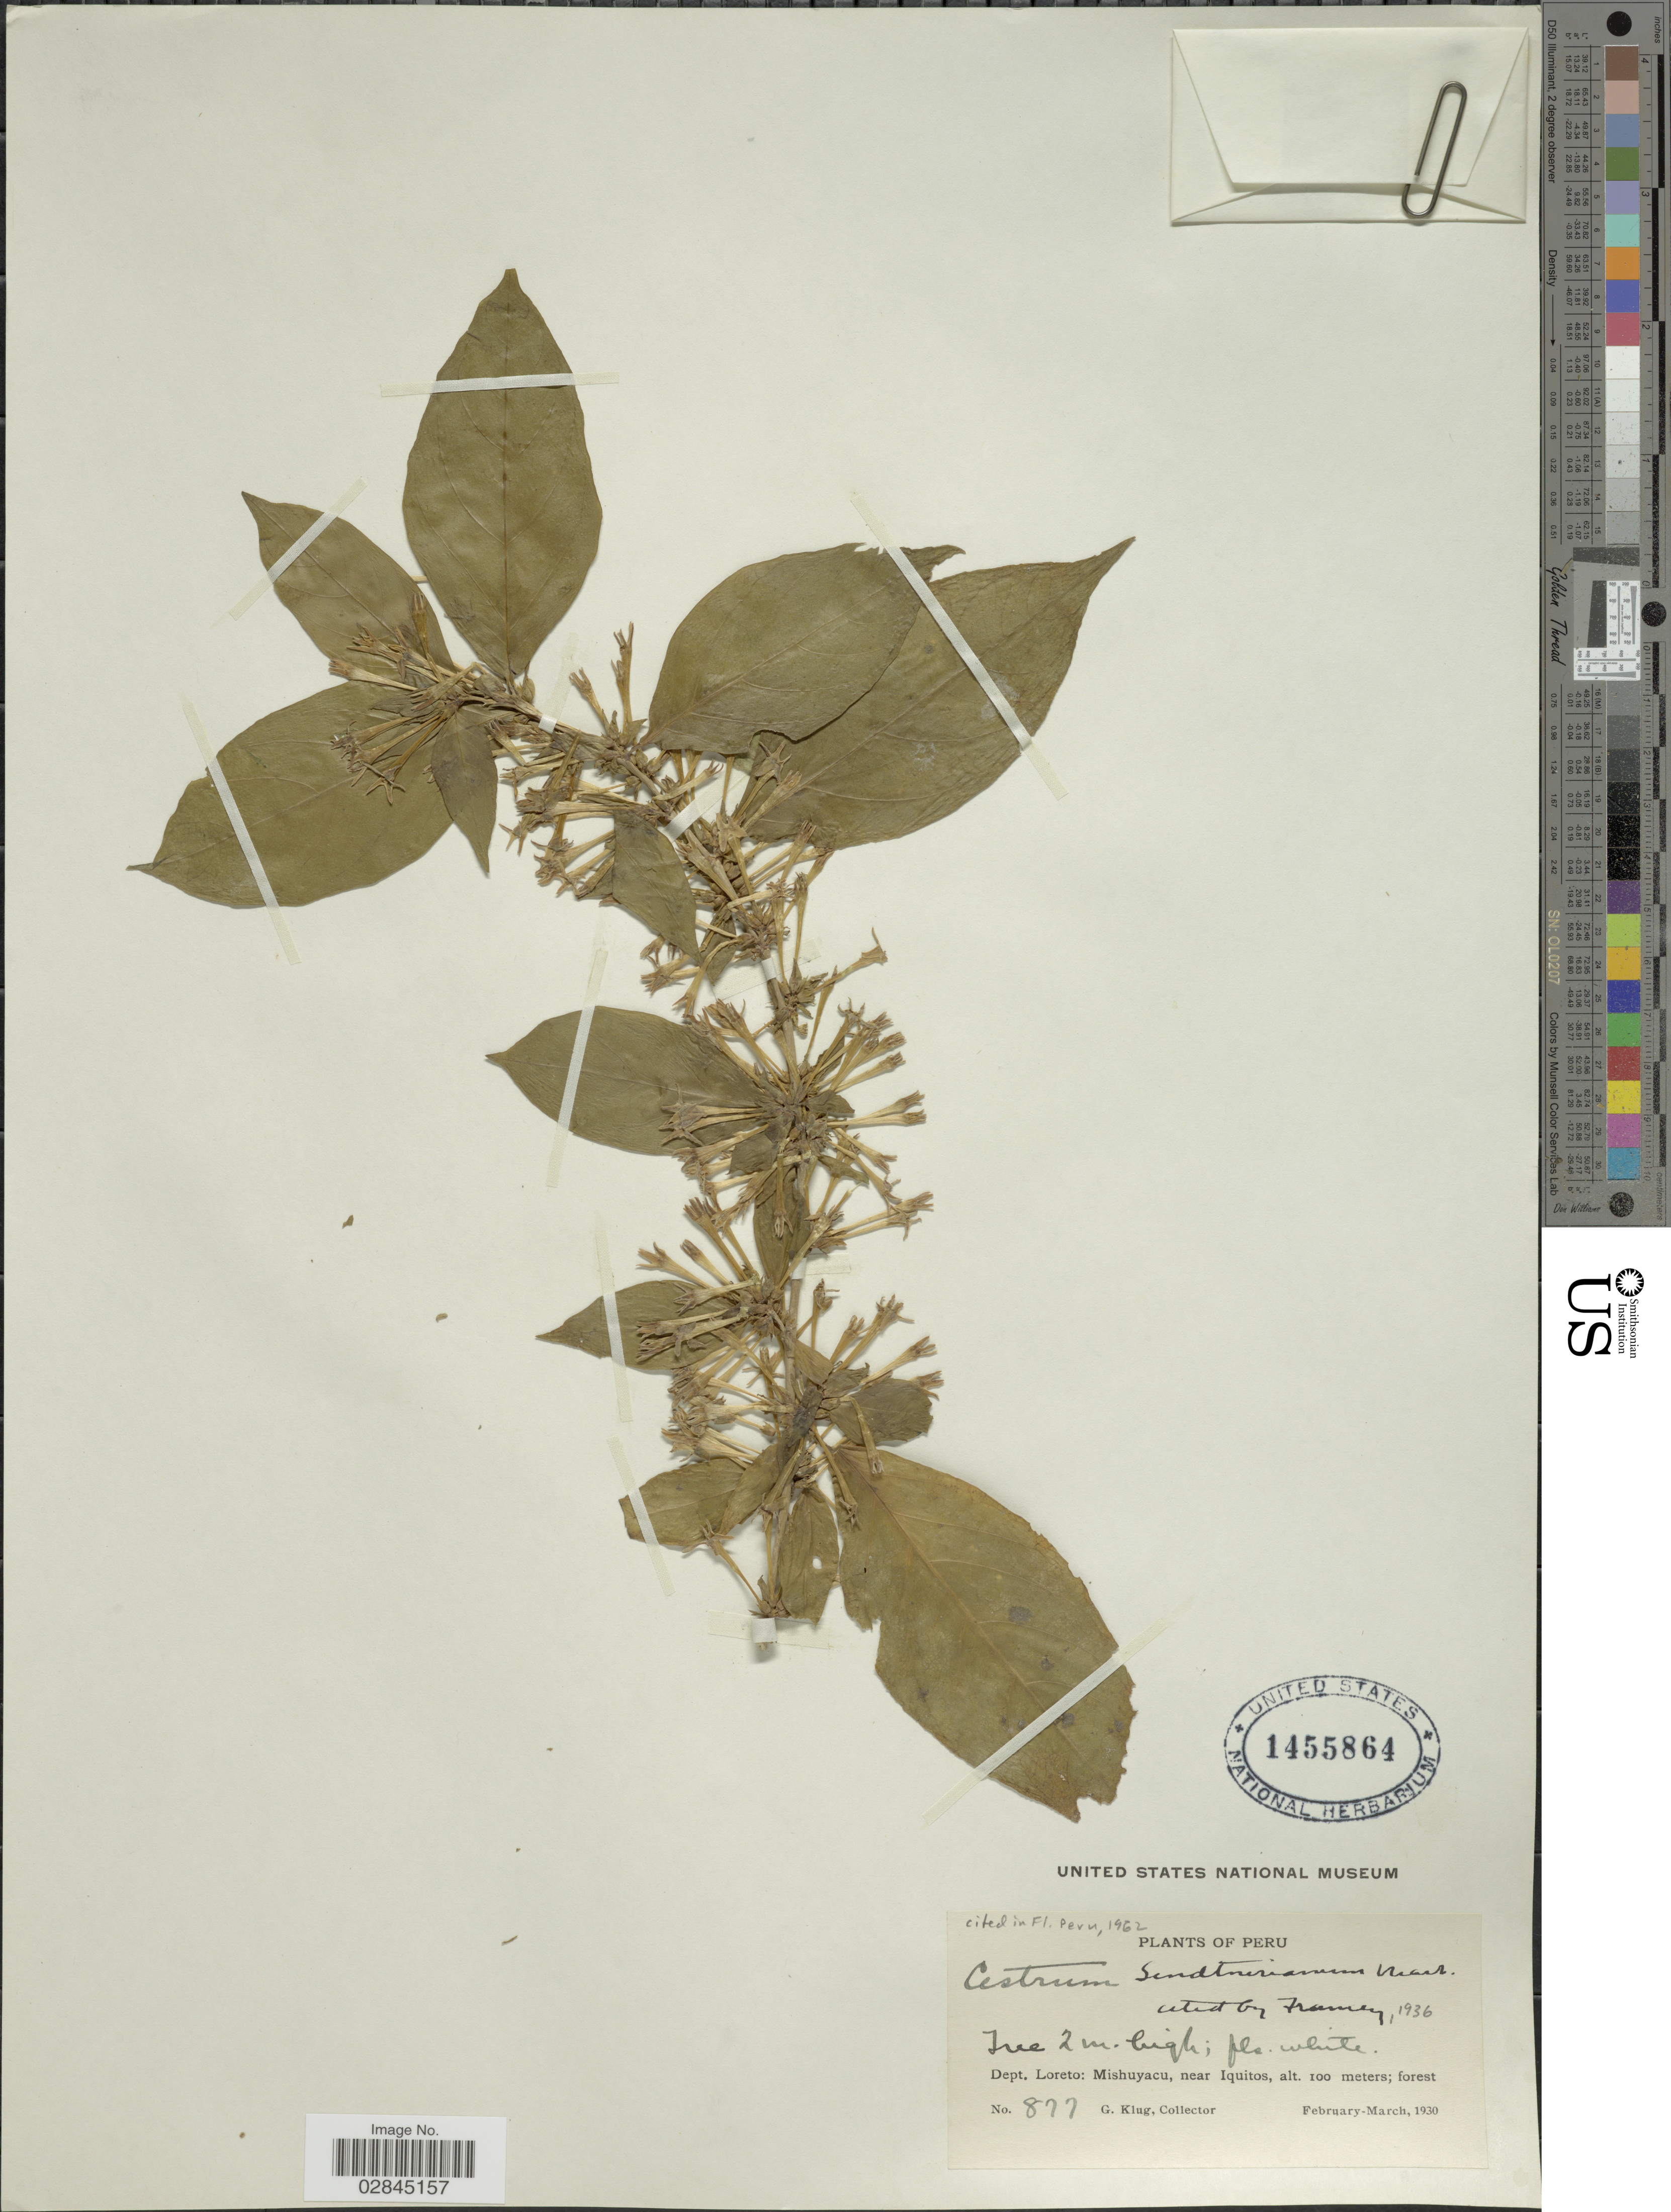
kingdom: Plantae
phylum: Tracheophyta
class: Magnoliopsida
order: Solanales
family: Solanaceae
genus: Cestrum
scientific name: Cestrum sendtnerianum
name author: Mart. ex Sendtn.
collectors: G. Klug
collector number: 877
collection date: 1930-02/1930-03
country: Peru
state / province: Loreto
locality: Dept. Loreto: Mishuyacu, near Iquitos.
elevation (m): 100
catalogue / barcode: US 1455864